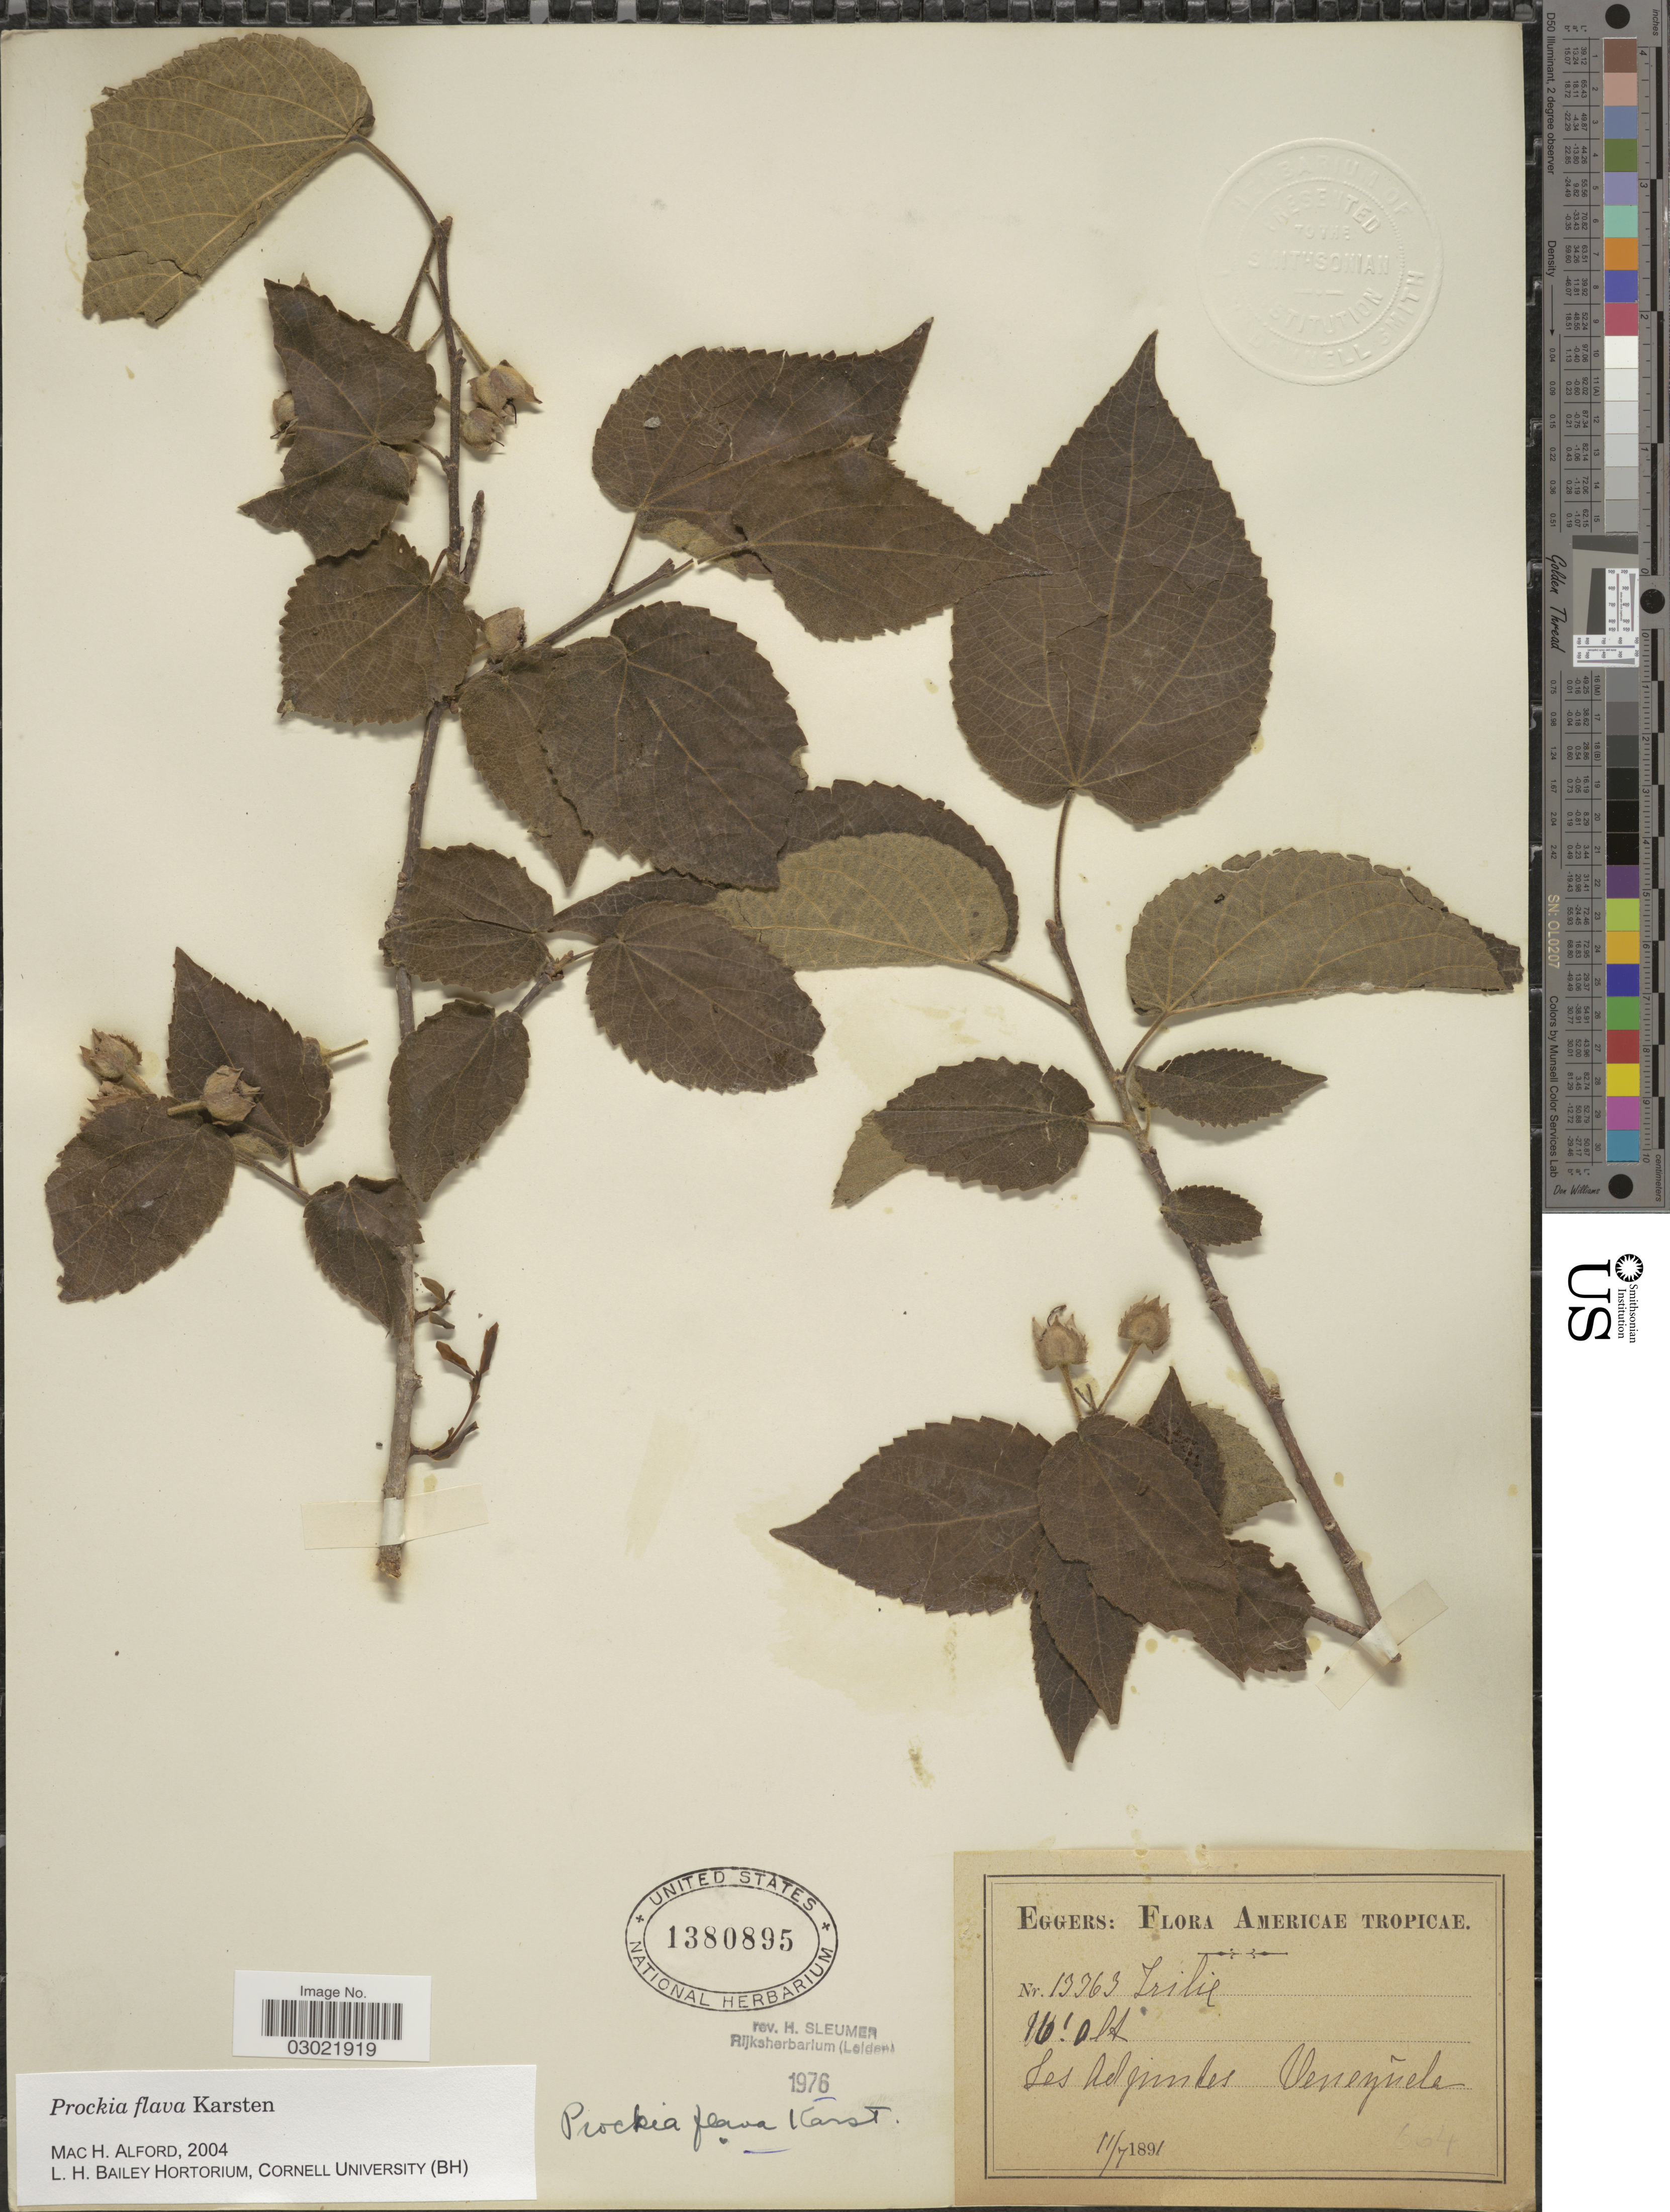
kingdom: Plantae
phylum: Tracheophyta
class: Magnoliopsida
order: Malpighiales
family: Salicaceae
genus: Prockia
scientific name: Prockia flava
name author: H. Karst.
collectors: -. Eggers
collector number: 13363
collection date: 1891-07-11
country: Venezuela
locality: Las Adjuntas Venezuela.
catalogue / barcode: US 1380895